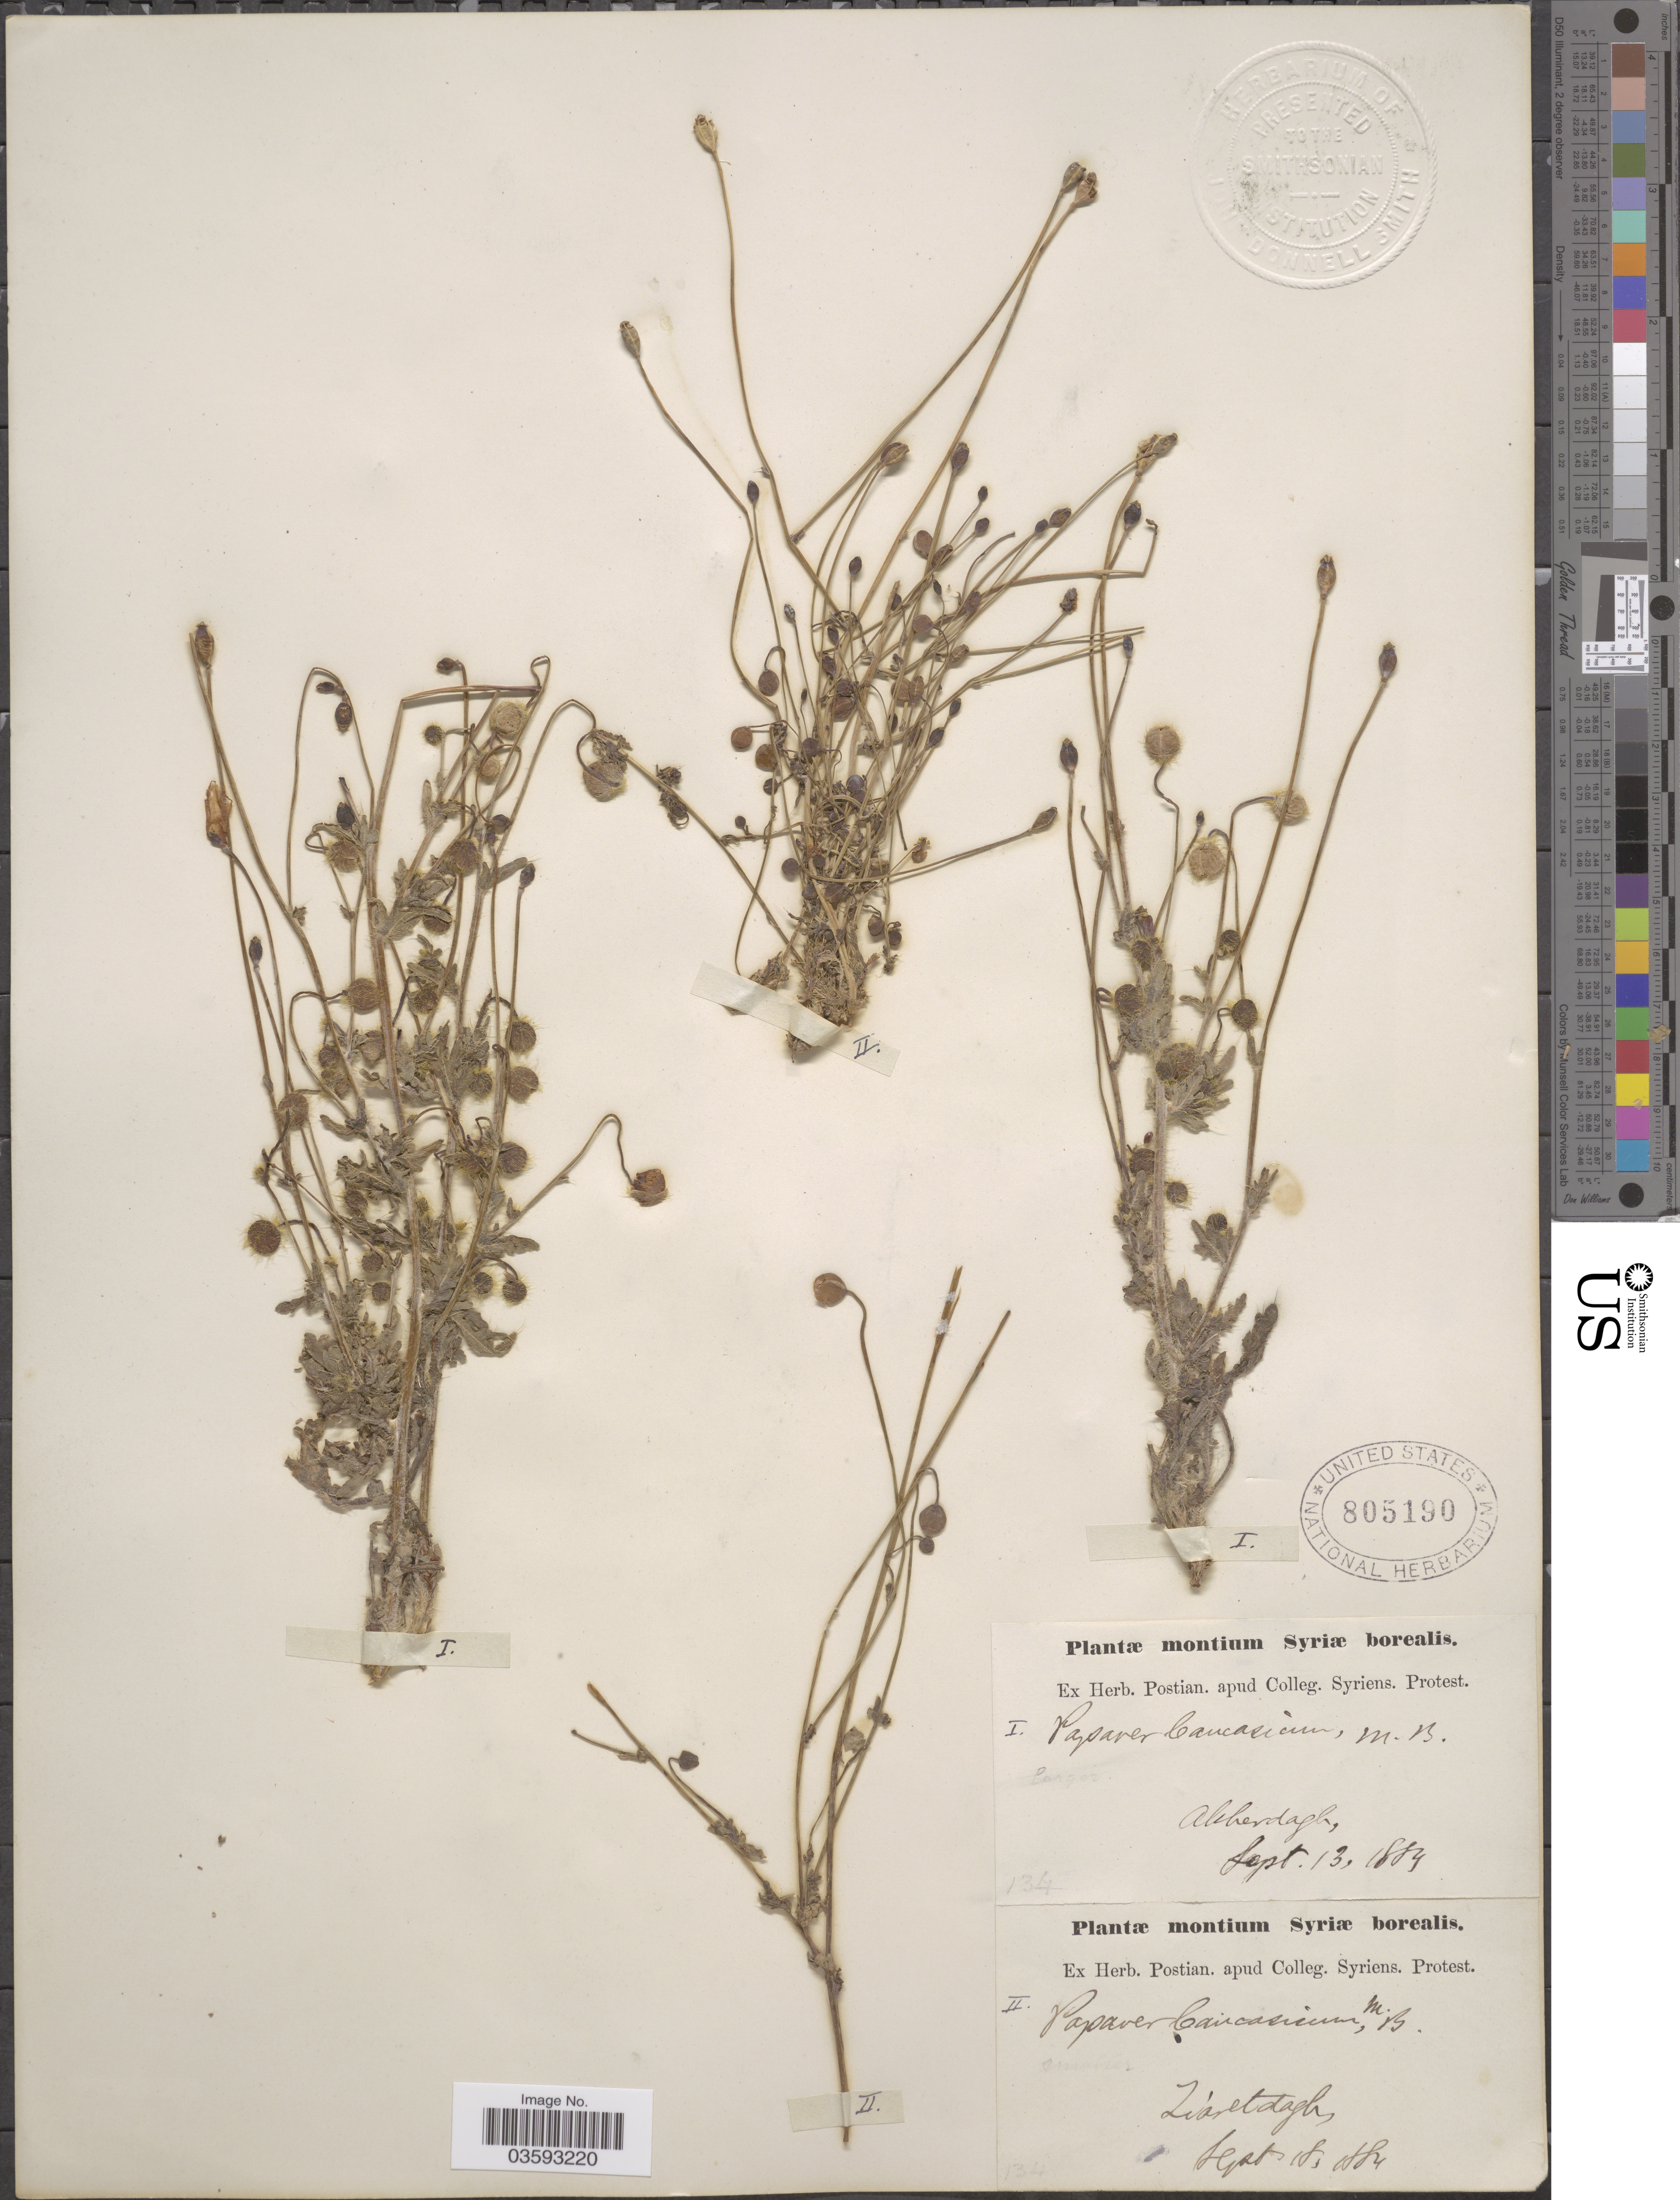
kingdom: Plantae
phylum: Tracheophyta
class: Magnoliopsida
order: Ranunculales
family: Papaveraceae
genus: Papaver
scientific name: Papaver armeniacum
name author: (L.) DC.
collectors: ex herb. Postian. apud Colleg. Syriens. Protest. USE "Fannie P. A. Shepard" (10308853) AS PRIMARY COLLECTOR INSTEAD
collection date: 1884-09-13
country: Syria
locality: Montium Syriæ borealis. Akherdagh.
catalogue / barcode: US 805190